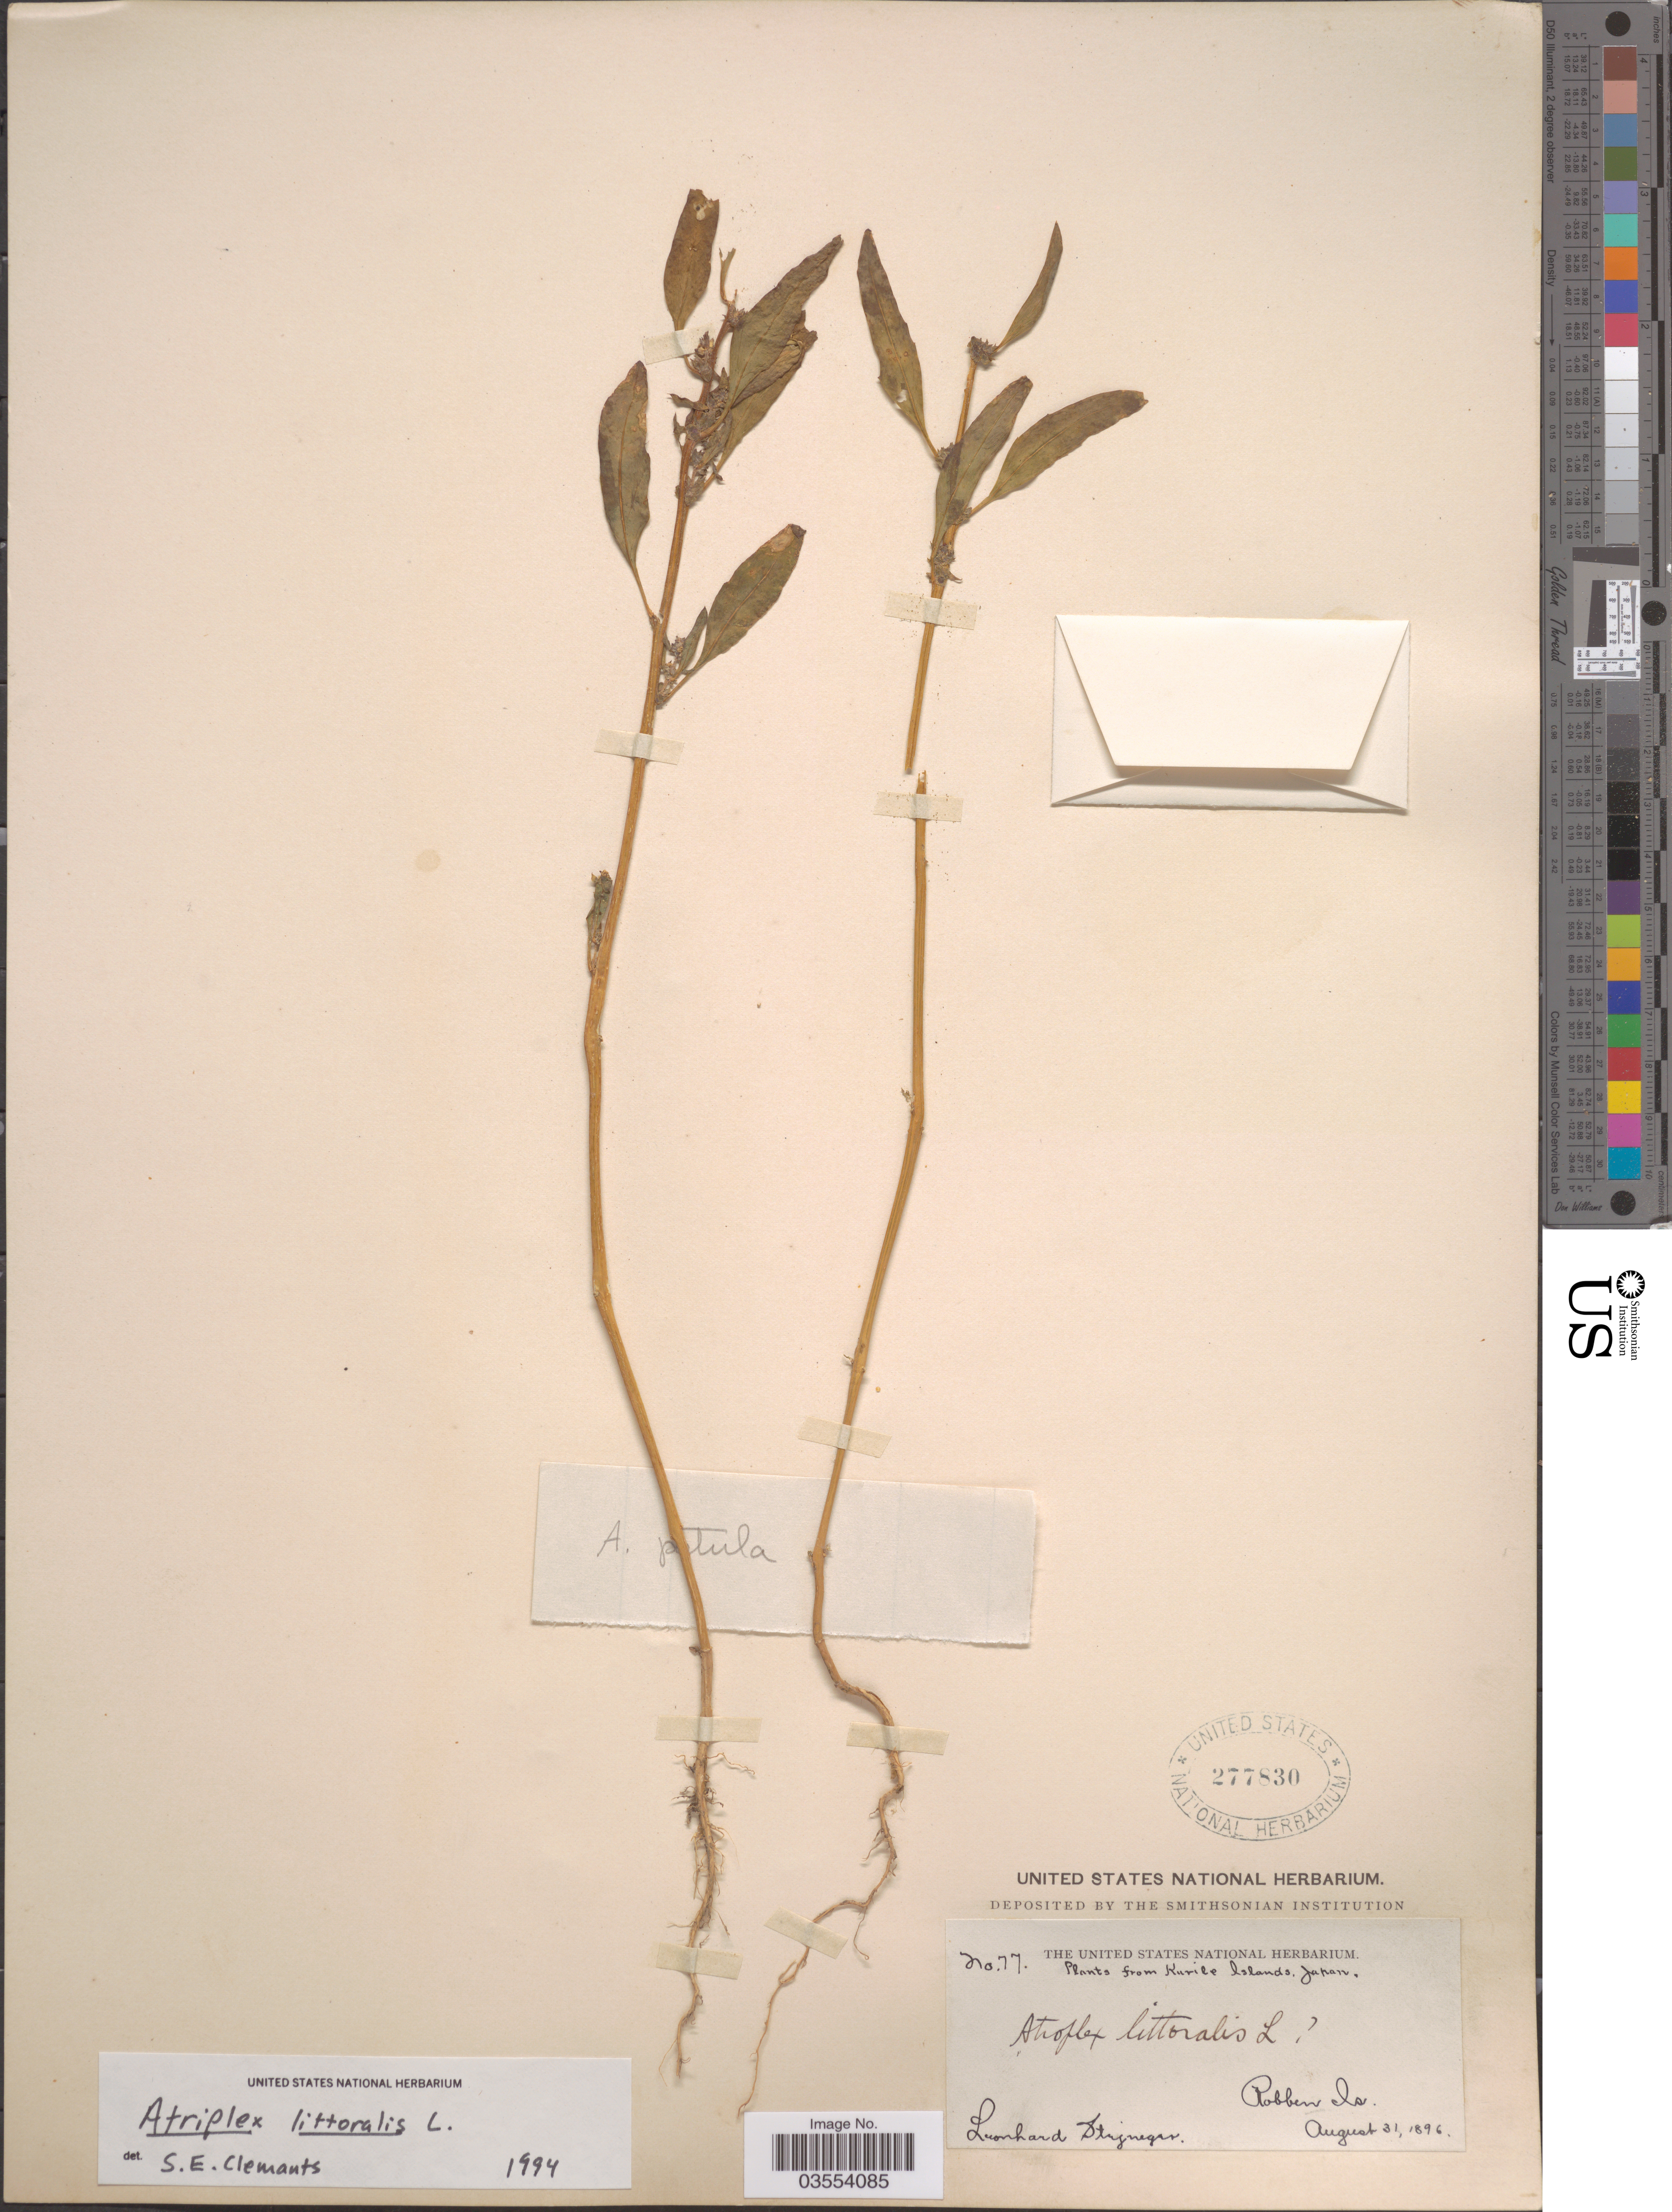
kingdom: Plantae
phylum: Tracheophyta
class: Magnoliopsida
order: Caryophyllales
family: Amaranthaceae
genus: Atriplex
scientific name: Atriplex littoralis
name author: L.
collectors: L. Stejneger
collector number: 77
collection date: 1896-08-31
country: Japan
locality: Kurile Islands. Robben Is.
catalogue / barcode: US 277830